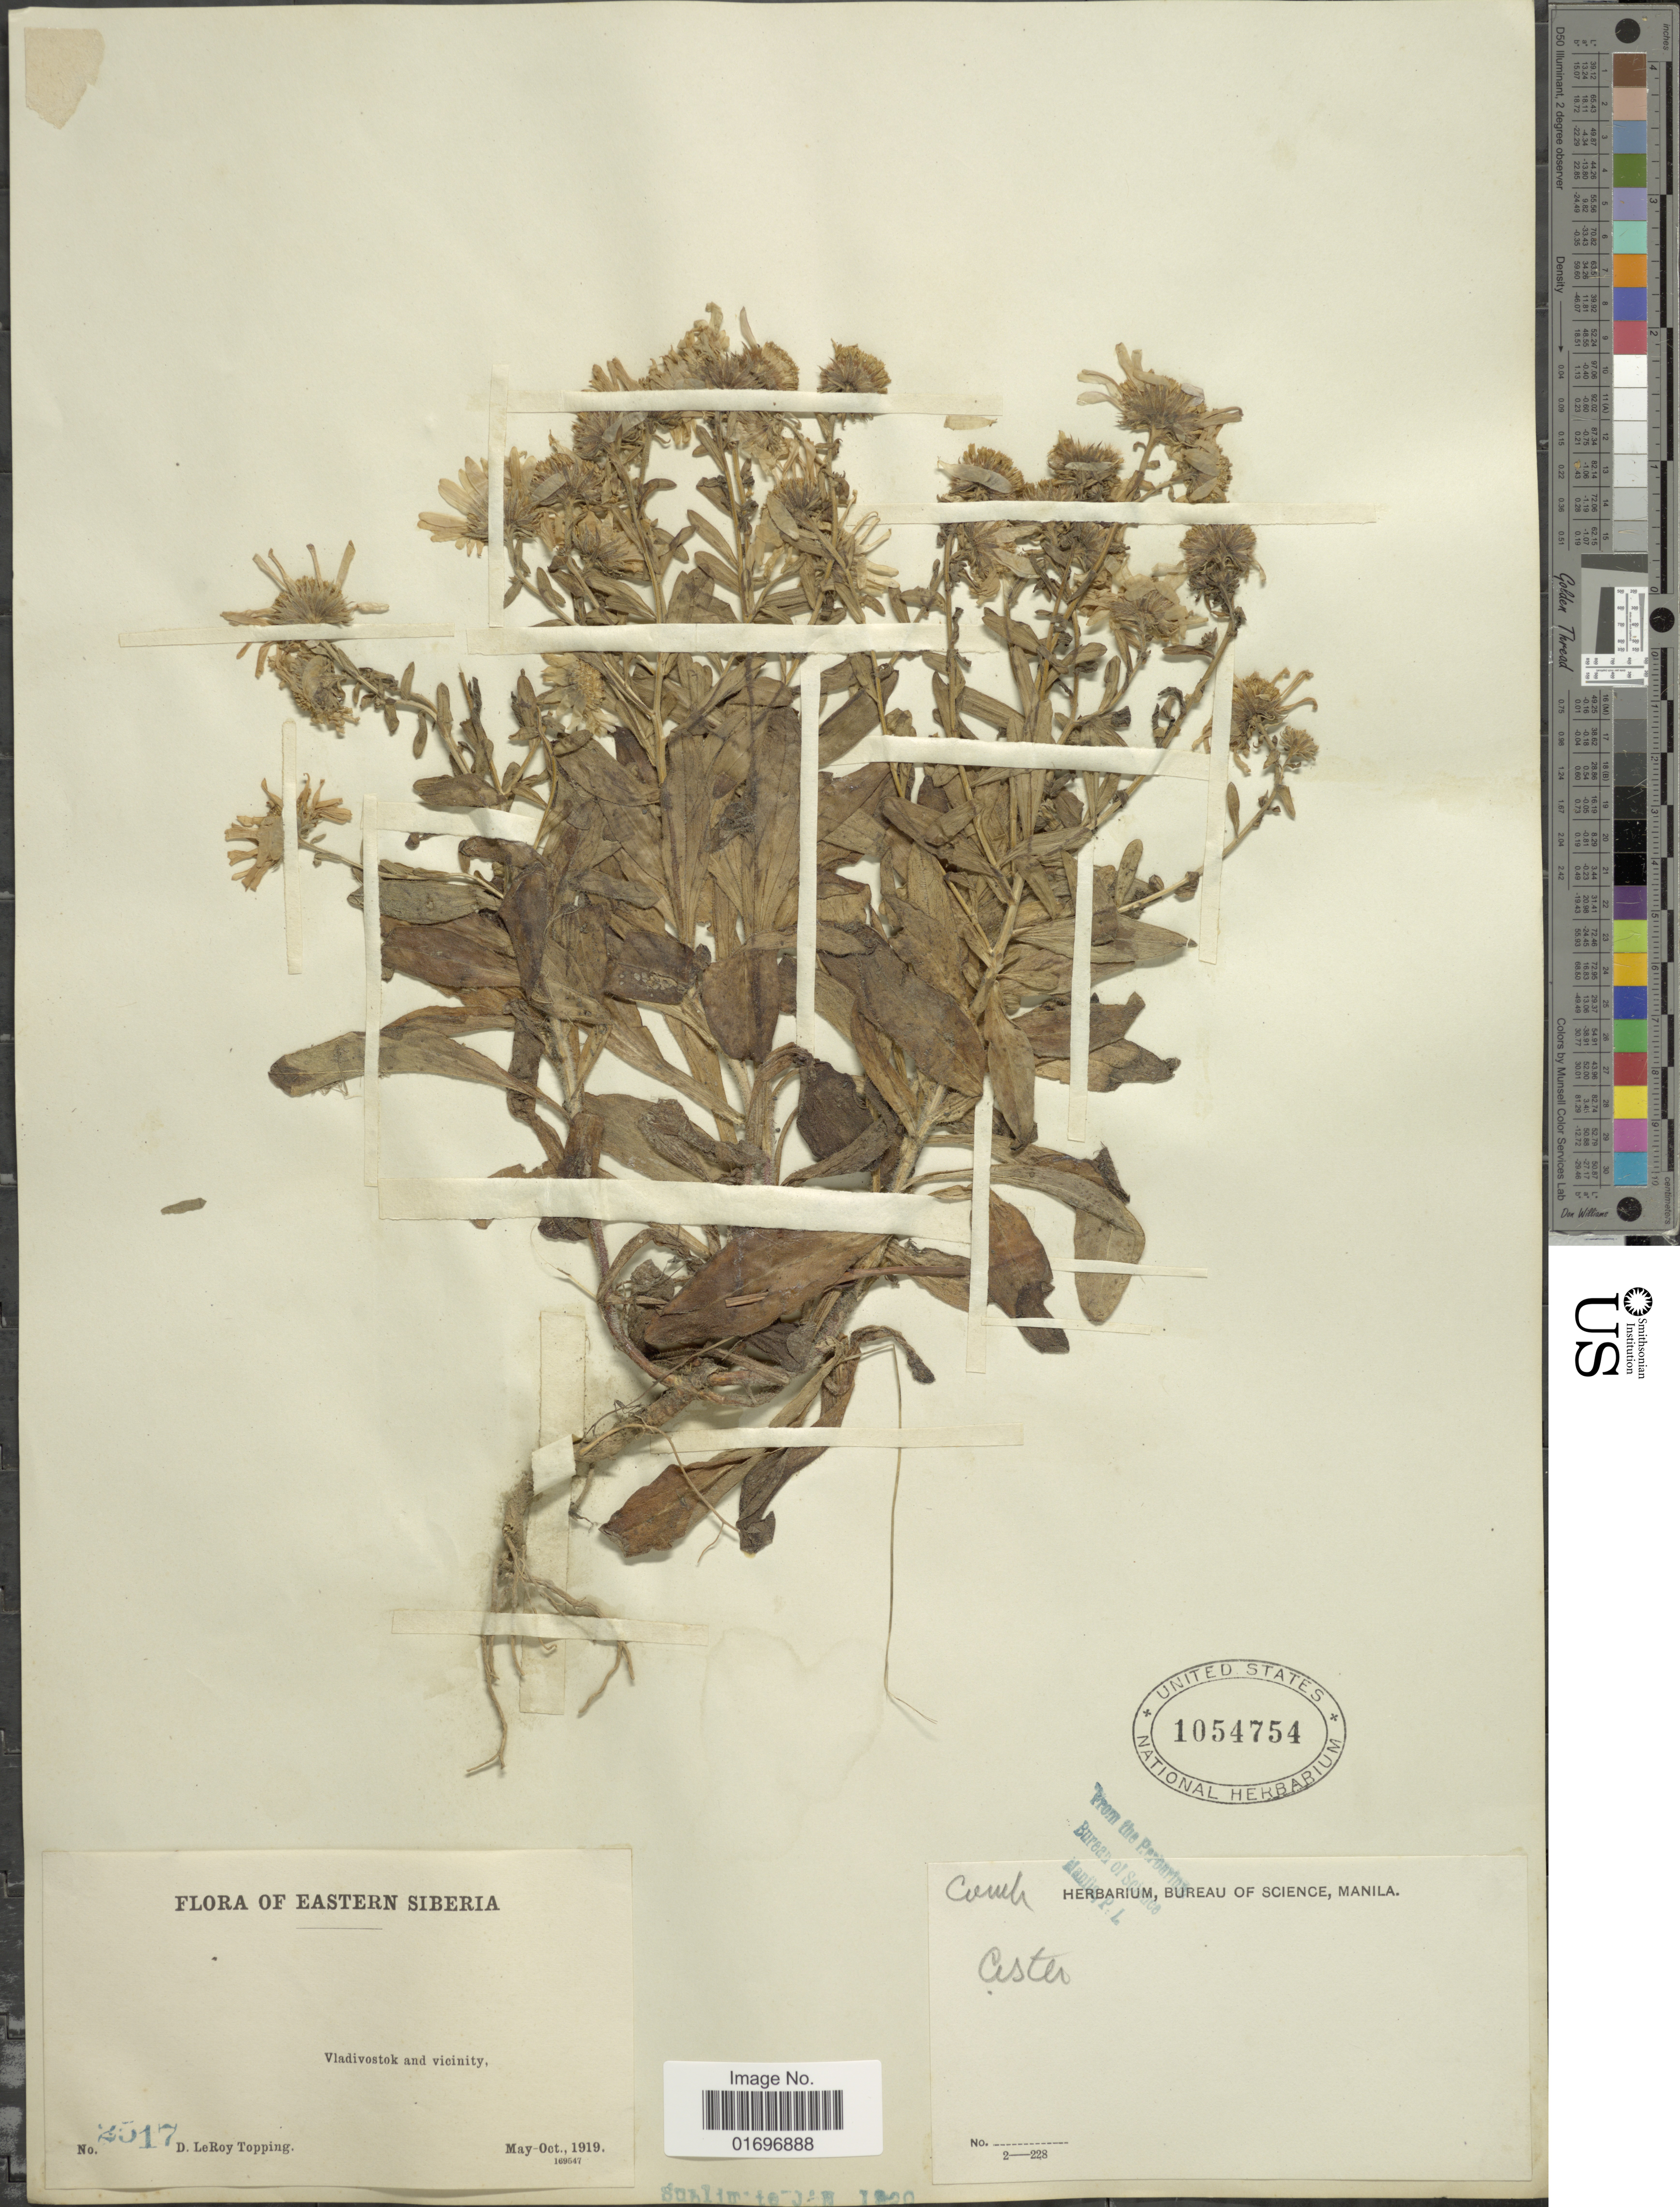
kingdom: Plantae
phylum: Tracheophyta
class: Magnoliopsida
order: Asterales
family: Asteraceae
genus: Aster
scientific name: Aster sp.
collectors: D. L. Topping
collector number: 2517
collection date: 1919-05/1919-10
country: Russian Federation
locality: Eastern Siberia. Vladivostok and vicinity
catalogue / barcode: US 1054754